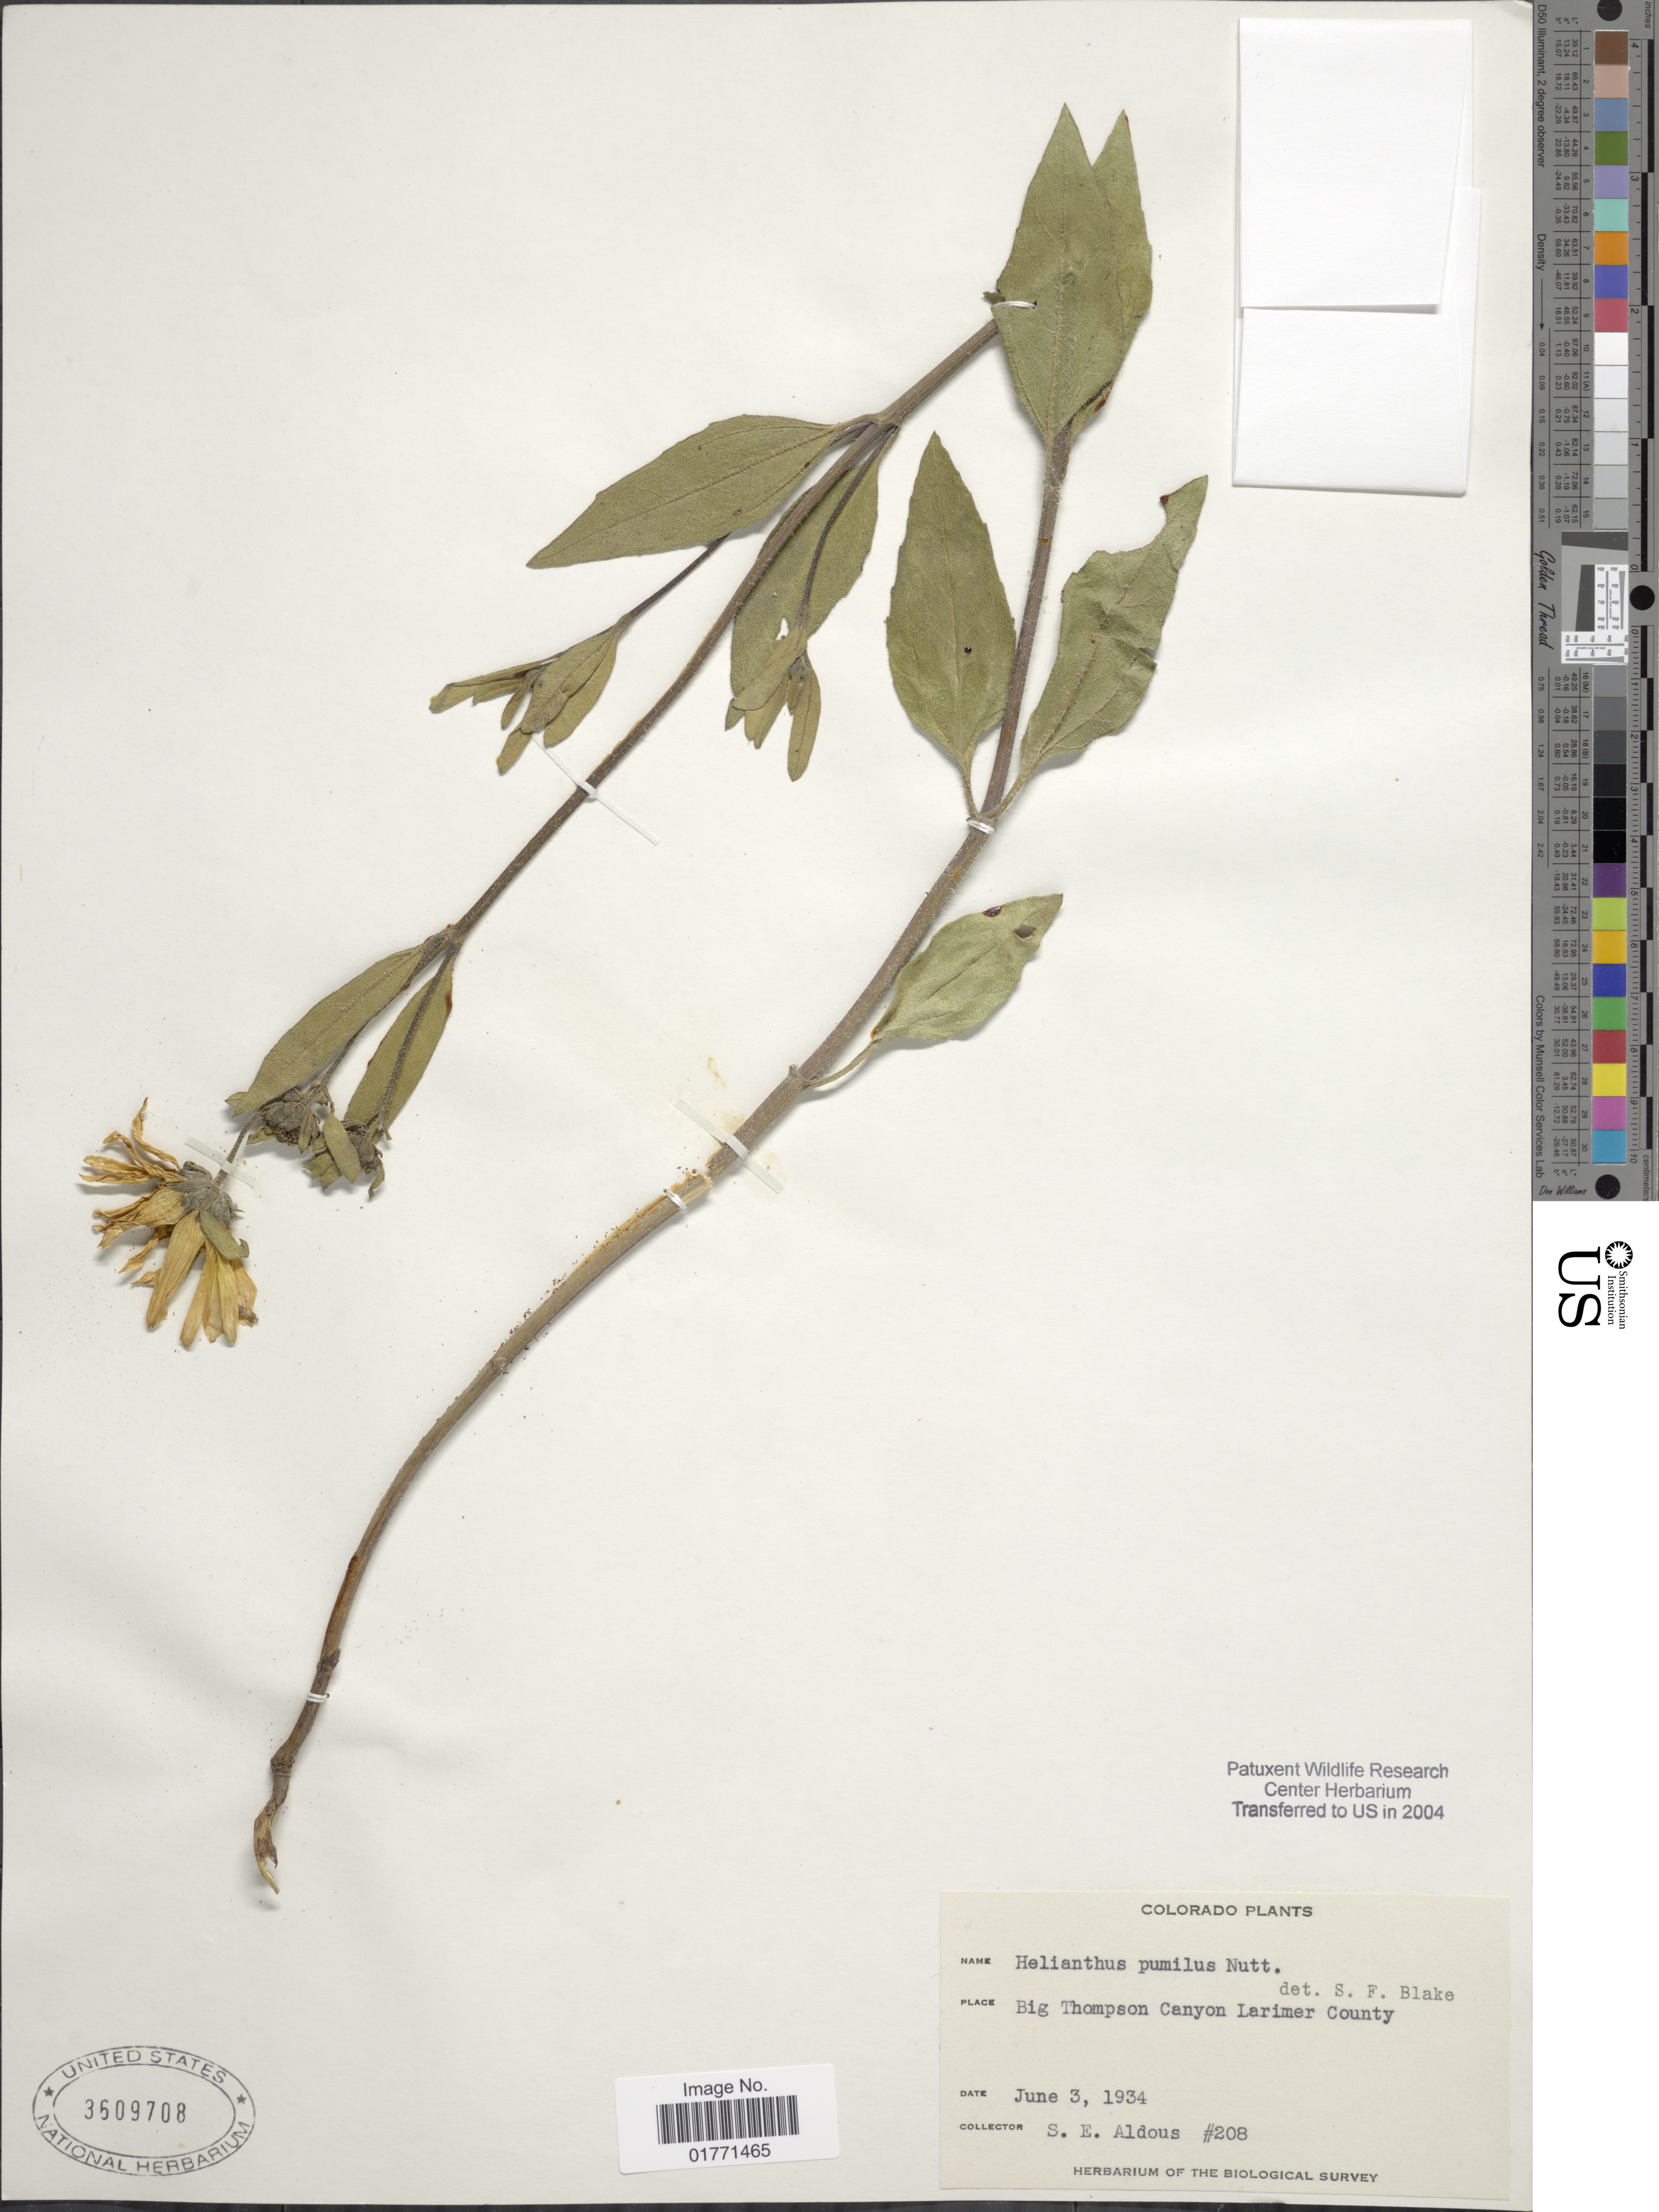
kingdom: Plantae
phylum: Tracheophyta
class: Magnoliopsida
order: Asterales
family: Asteraceae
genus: Helianthus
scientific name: Helianthus pumilis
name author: Nutt.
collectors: S. Aldous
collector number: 208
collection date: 1934-06-03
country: United States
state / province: Colorado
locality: Big Thompson Canyon Larimer County.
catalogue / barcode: US 3609708